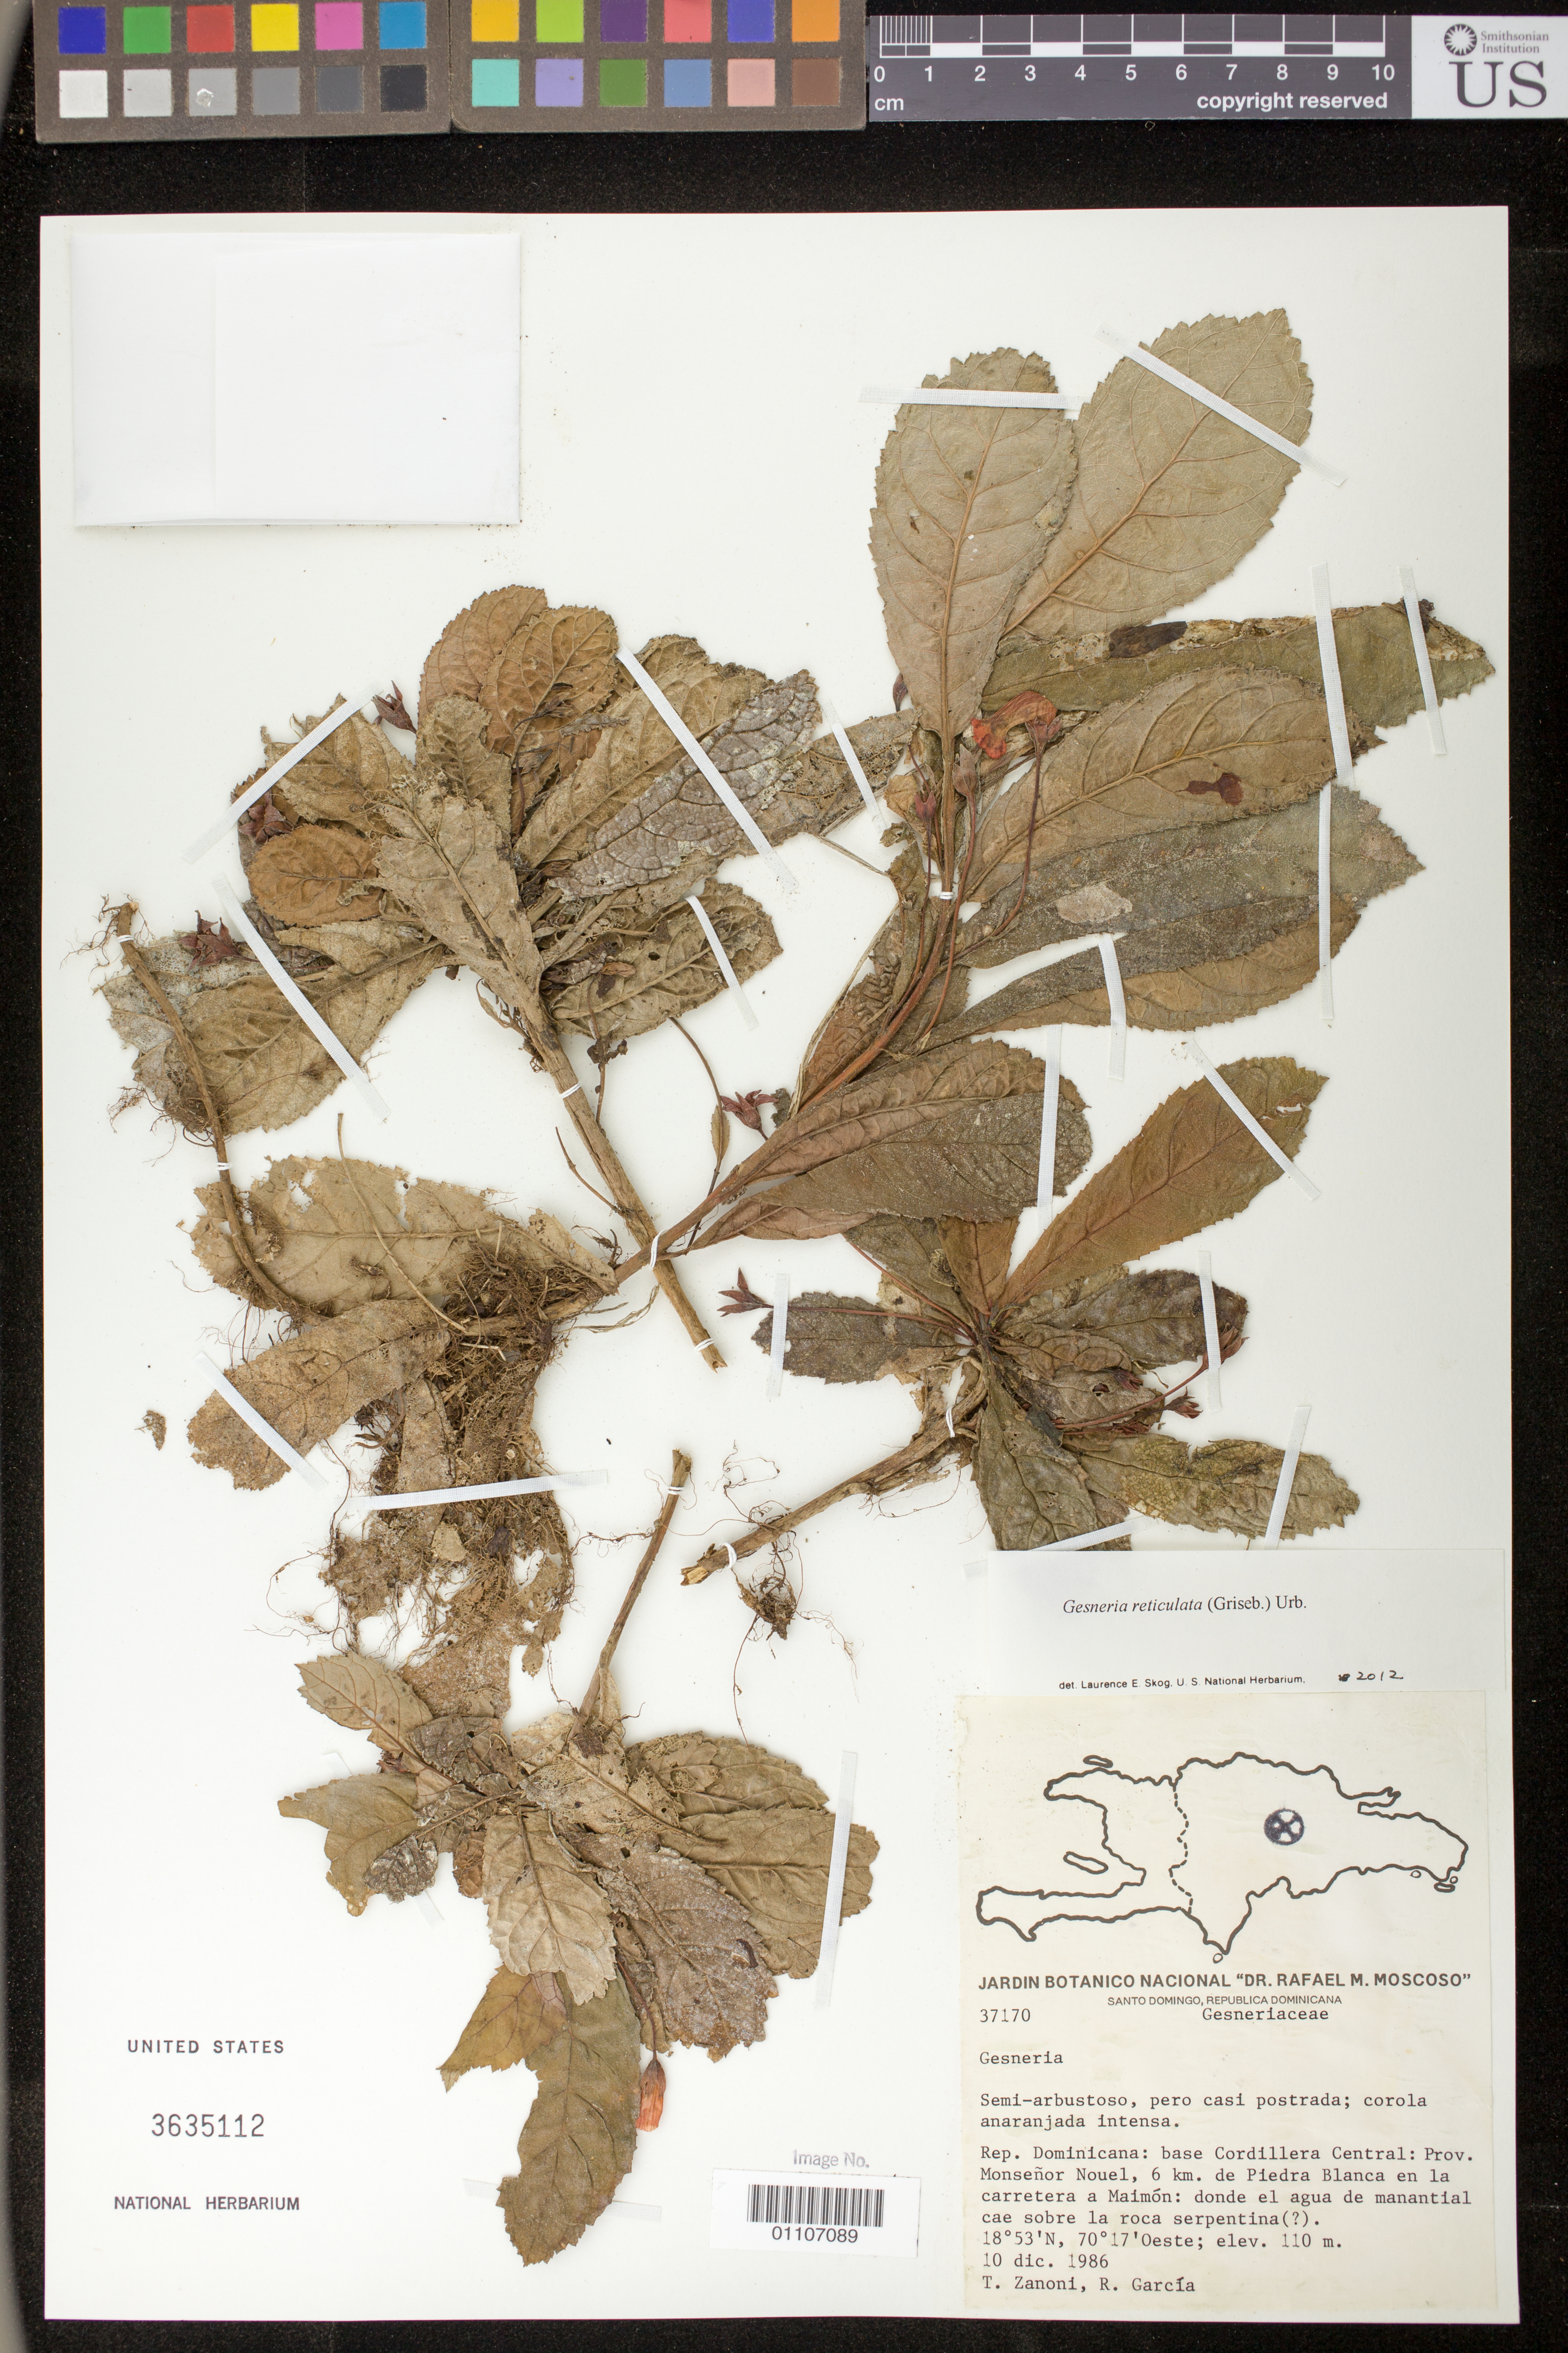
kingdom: Plantae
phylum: Tracheophyta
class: Magnoliopsida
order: Lamiales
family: Gesneriaceae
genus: Gesneria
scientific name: Gesneria reticulata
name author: (Griseb.) Urb.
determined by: Skog, Laurence E.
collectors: T. A. Zanoni & R. Garcia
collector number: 37170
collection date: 1986-12-10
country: Dominican Republic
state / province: Monsenor Nouel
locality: base of Cordillera Central, 6 ikm de Piedra Blanca en la carretera a Maimon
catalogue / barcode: US 3635112